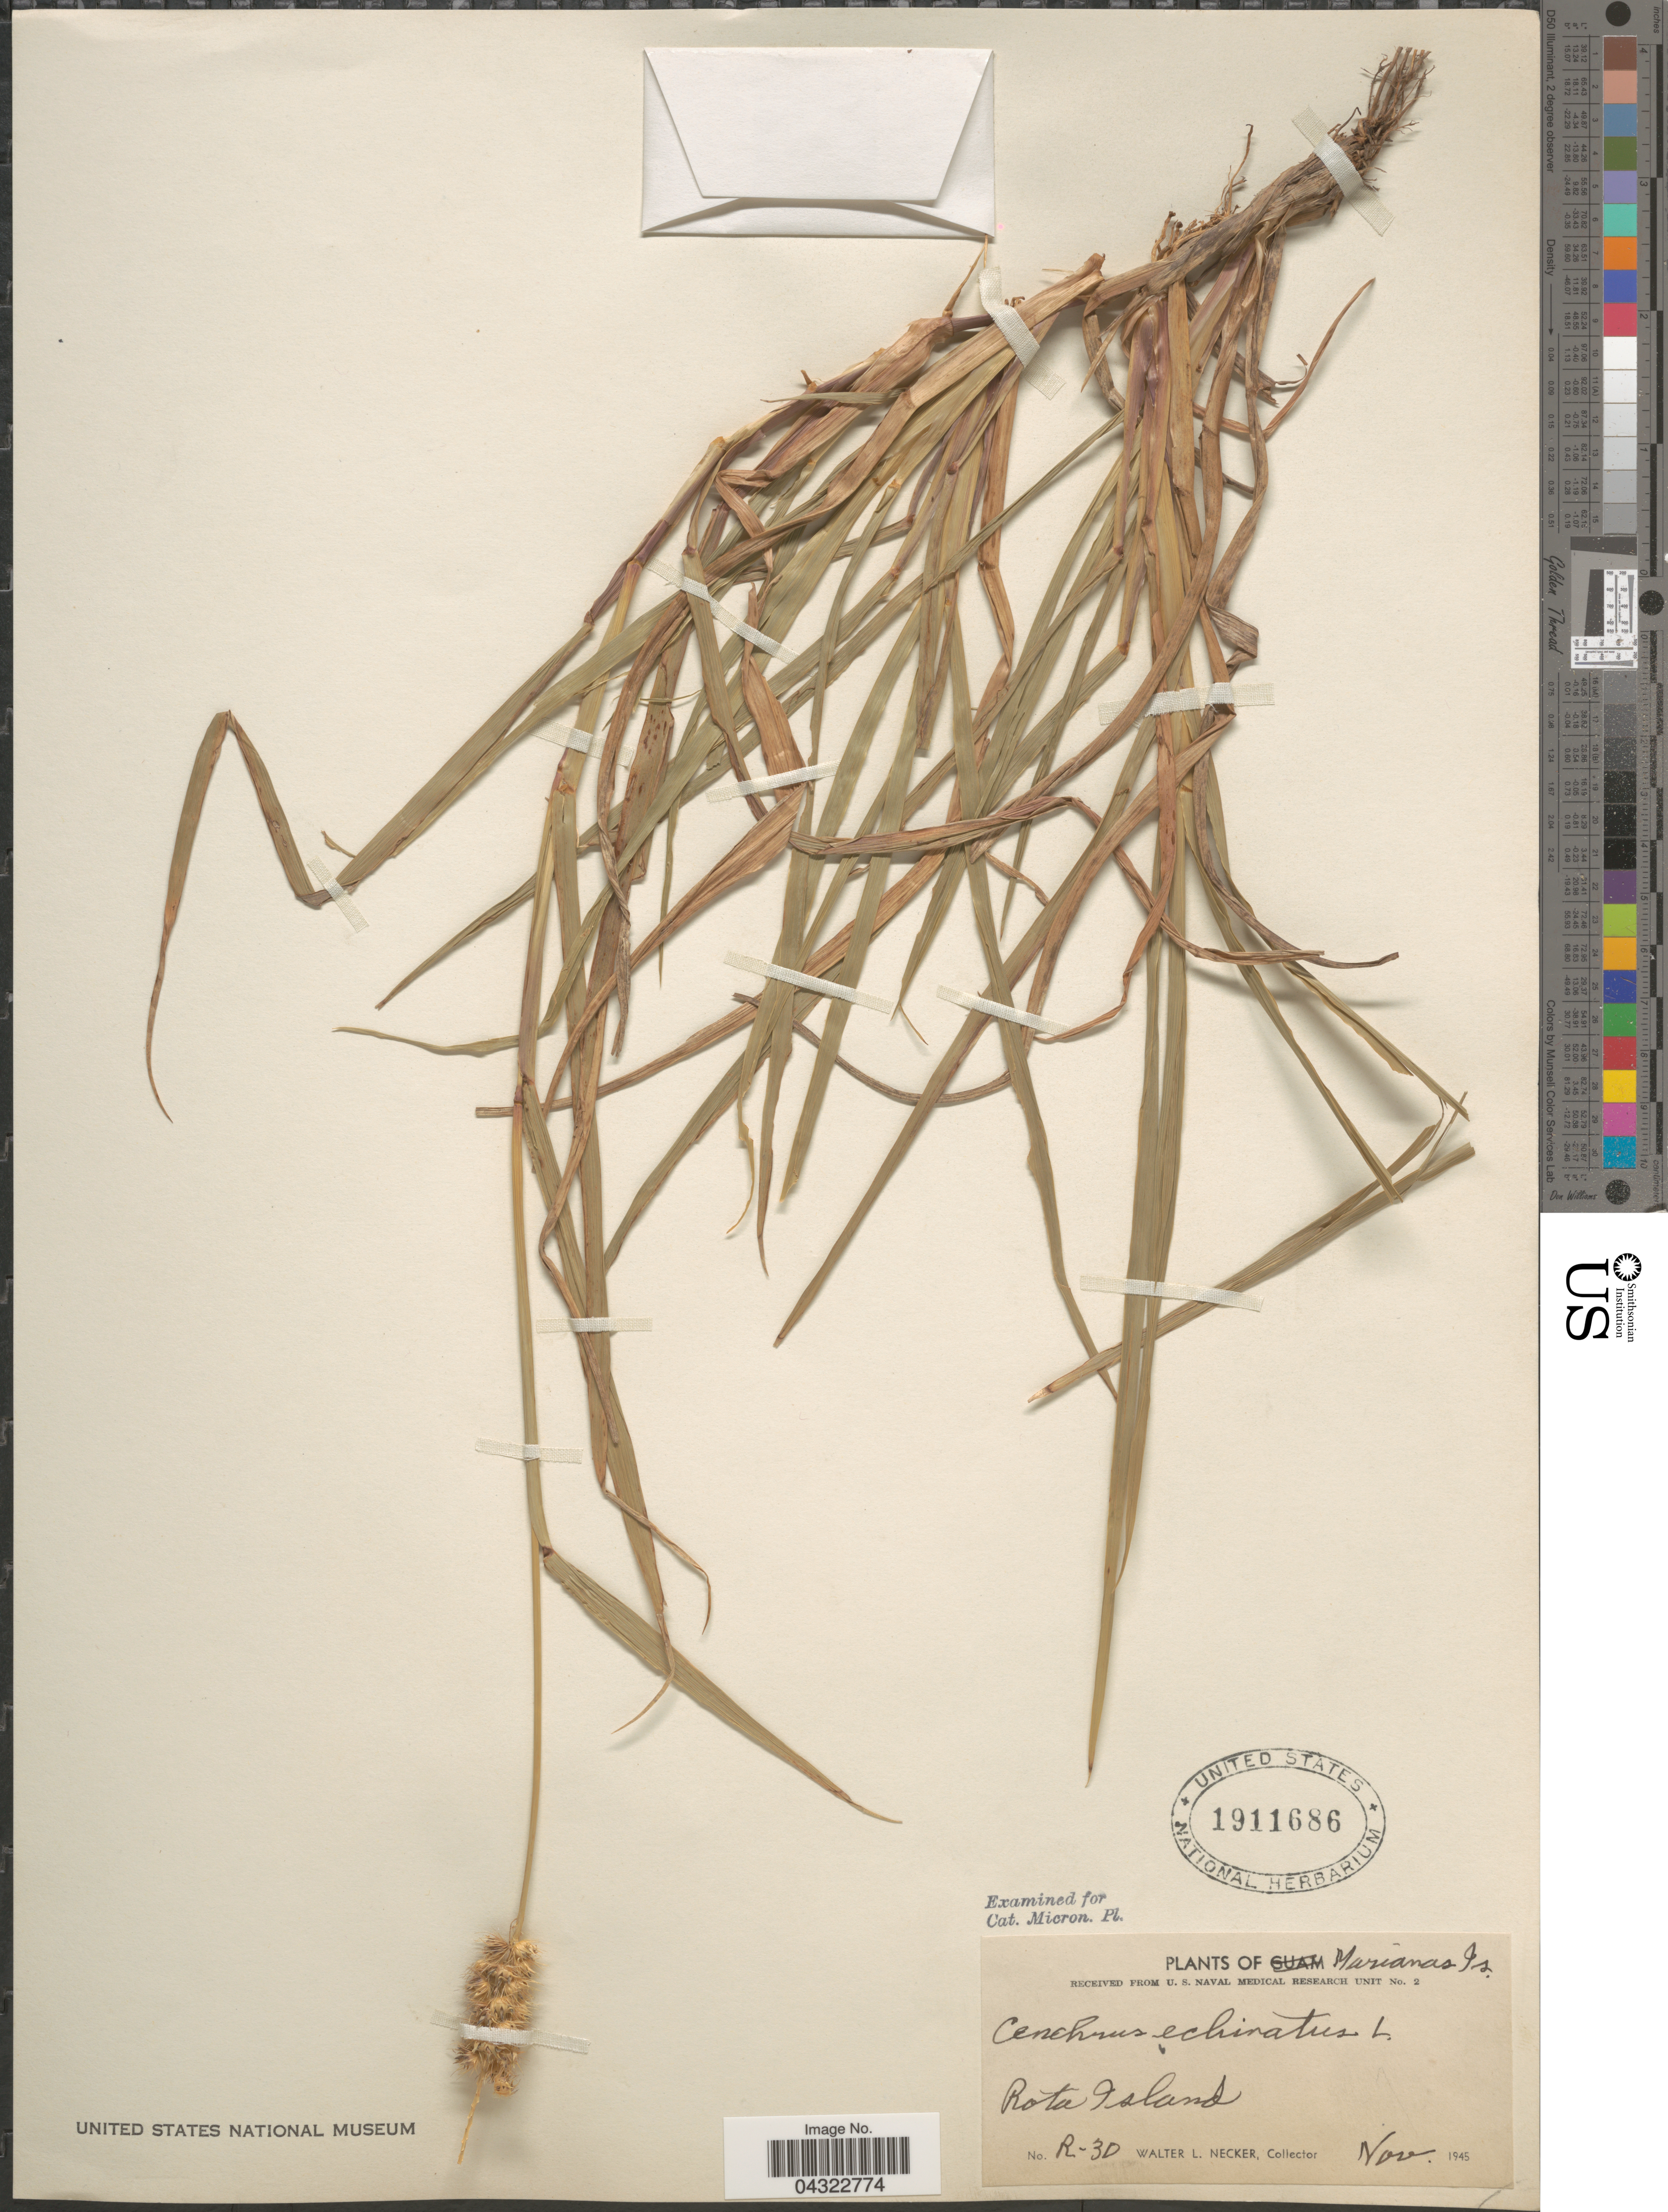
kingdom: Plantae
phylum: Tracheophyta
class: Liliopsida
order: Poales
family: Poaceae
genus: Cenchrus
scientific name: Cenchrus echinatus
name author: L.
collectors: W. L. Necker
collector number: R-30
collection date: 1945-11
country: Northern Mariana Islands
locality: Marianas Is. Rota Island.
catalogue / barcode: US 1911686